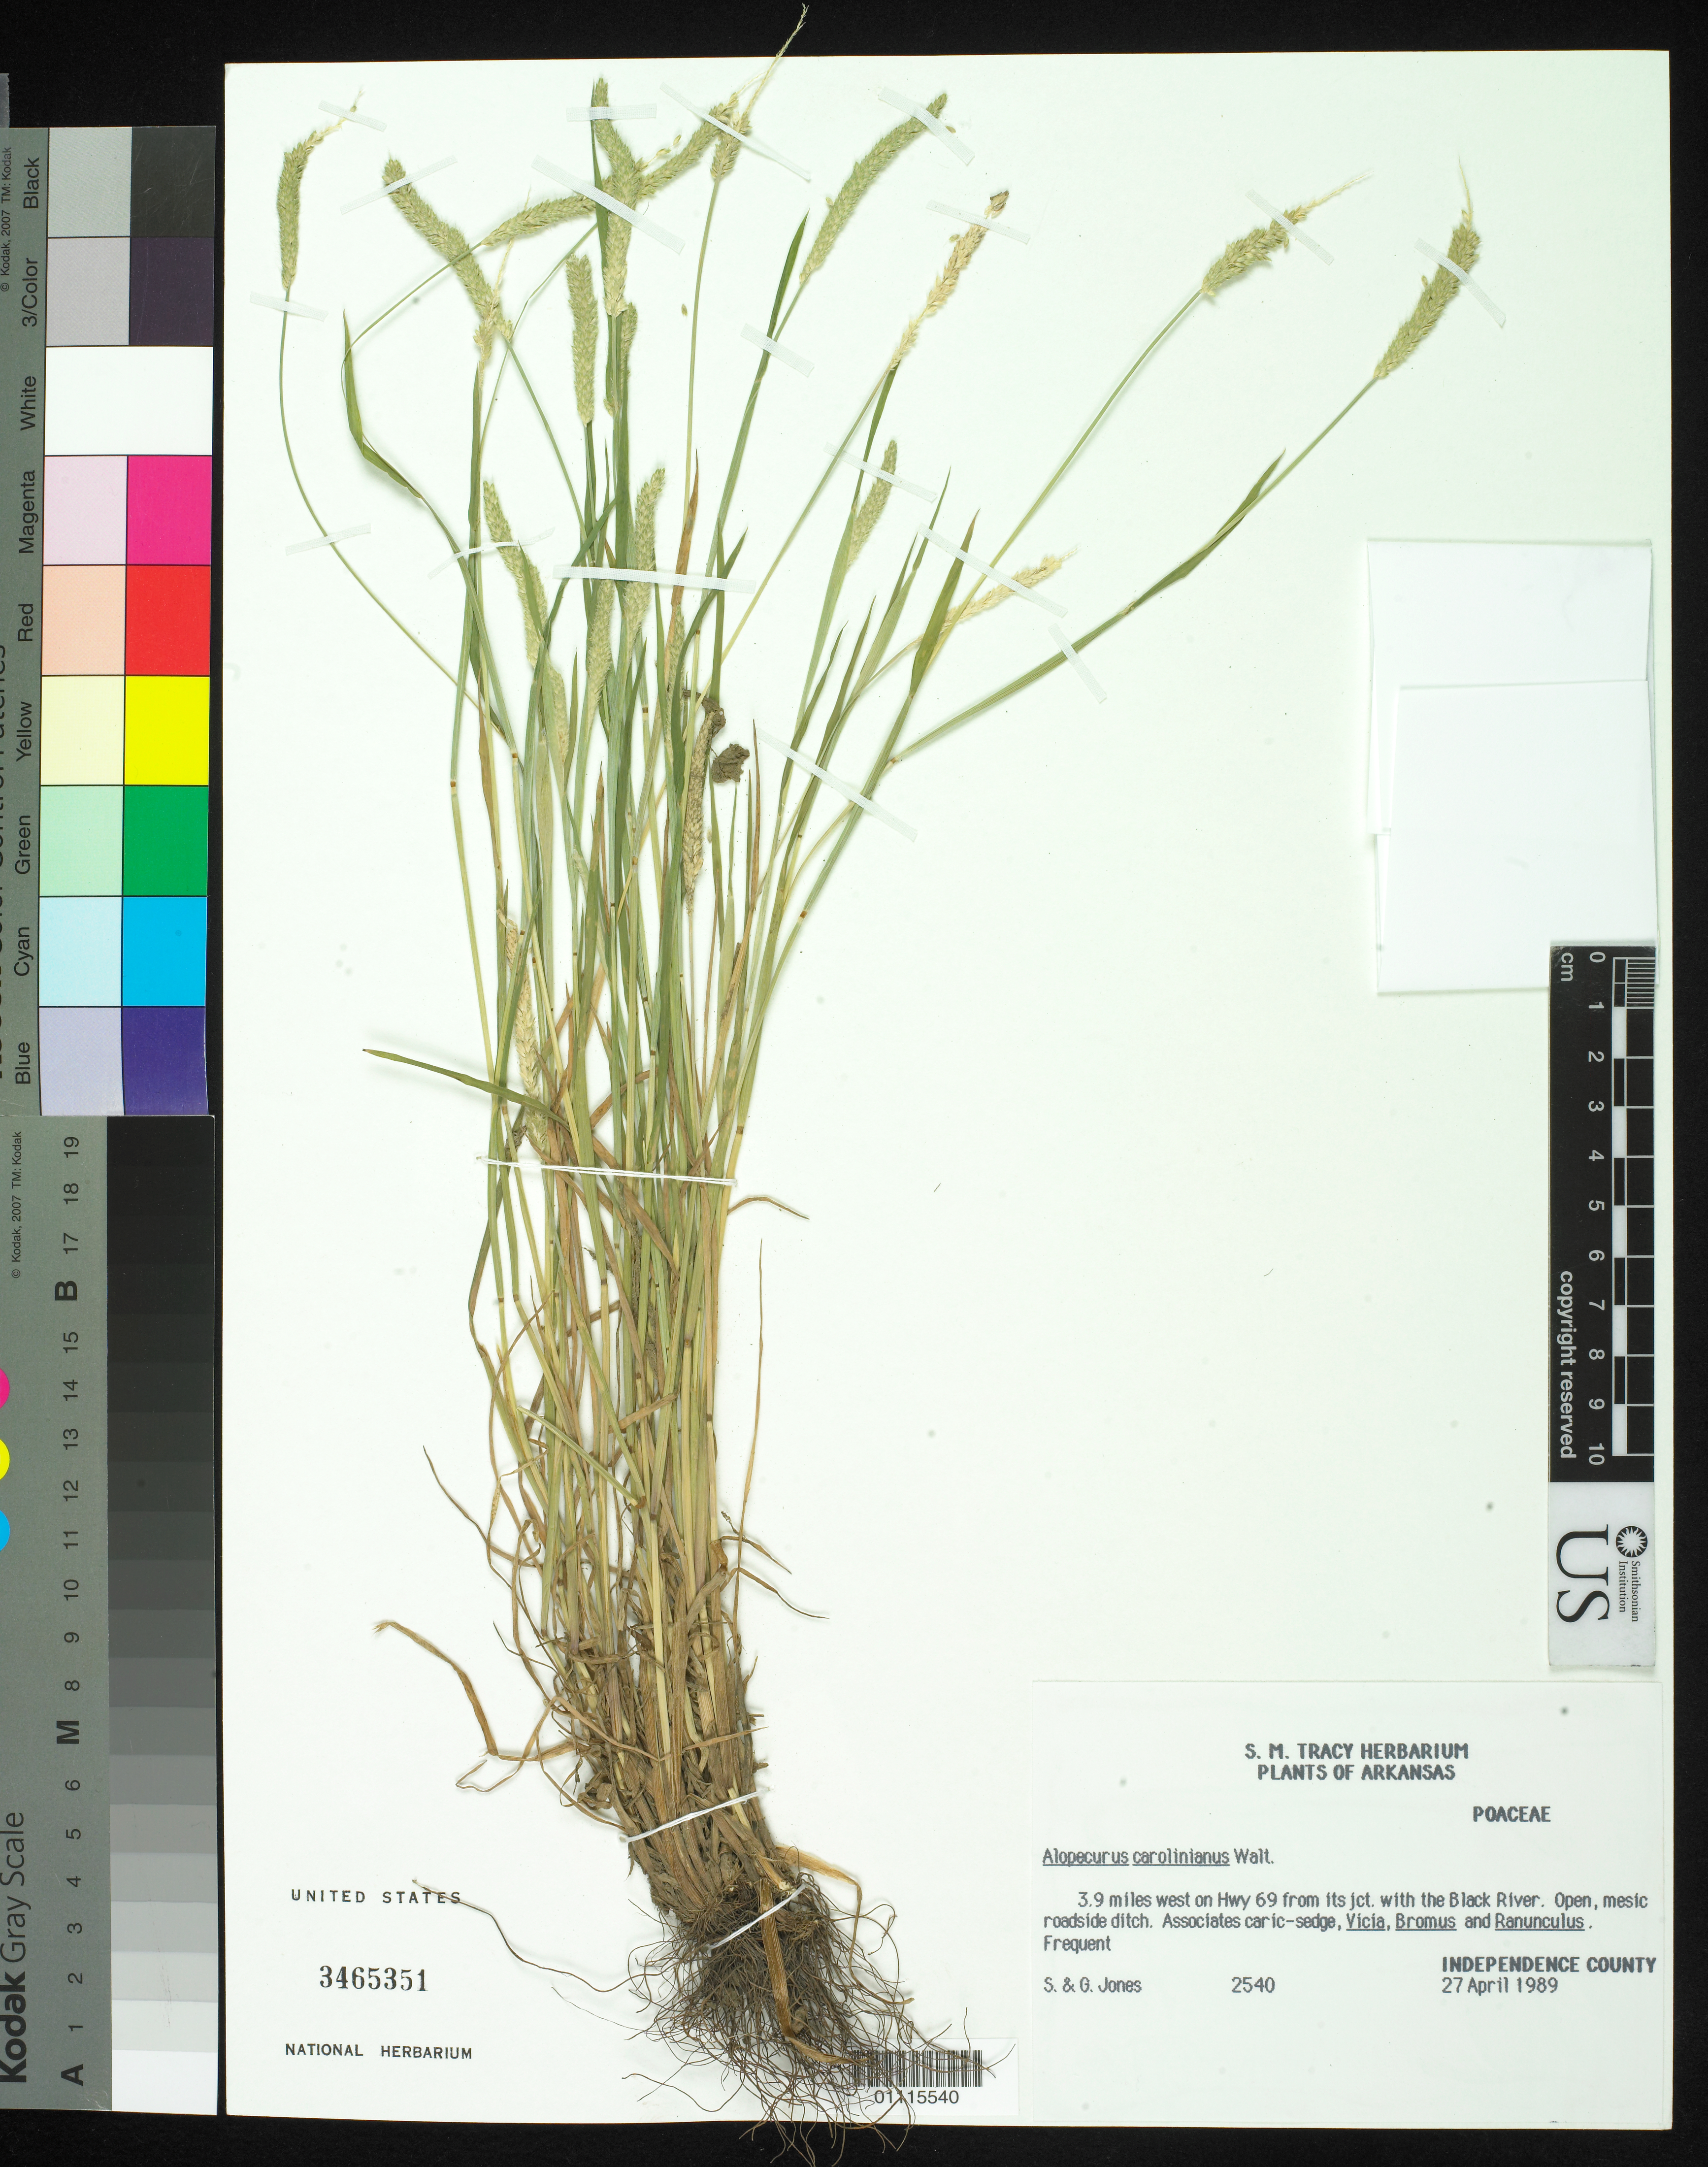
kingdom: Plantae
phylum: Tracheophyta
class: Liliopsida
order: Poales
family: Poaceae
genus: Alopecurus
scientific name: Alopecurus carolinianus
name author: Walter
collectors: S. Jones & G. Jones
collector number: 2540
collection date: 1989-04-27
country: United States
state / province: Arkansas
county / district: Independence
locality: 3.9 mi. W on Hwy 69 from its jct. with the Black River.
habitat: Open, mesic roadside ditch.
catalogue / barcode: US 3465351